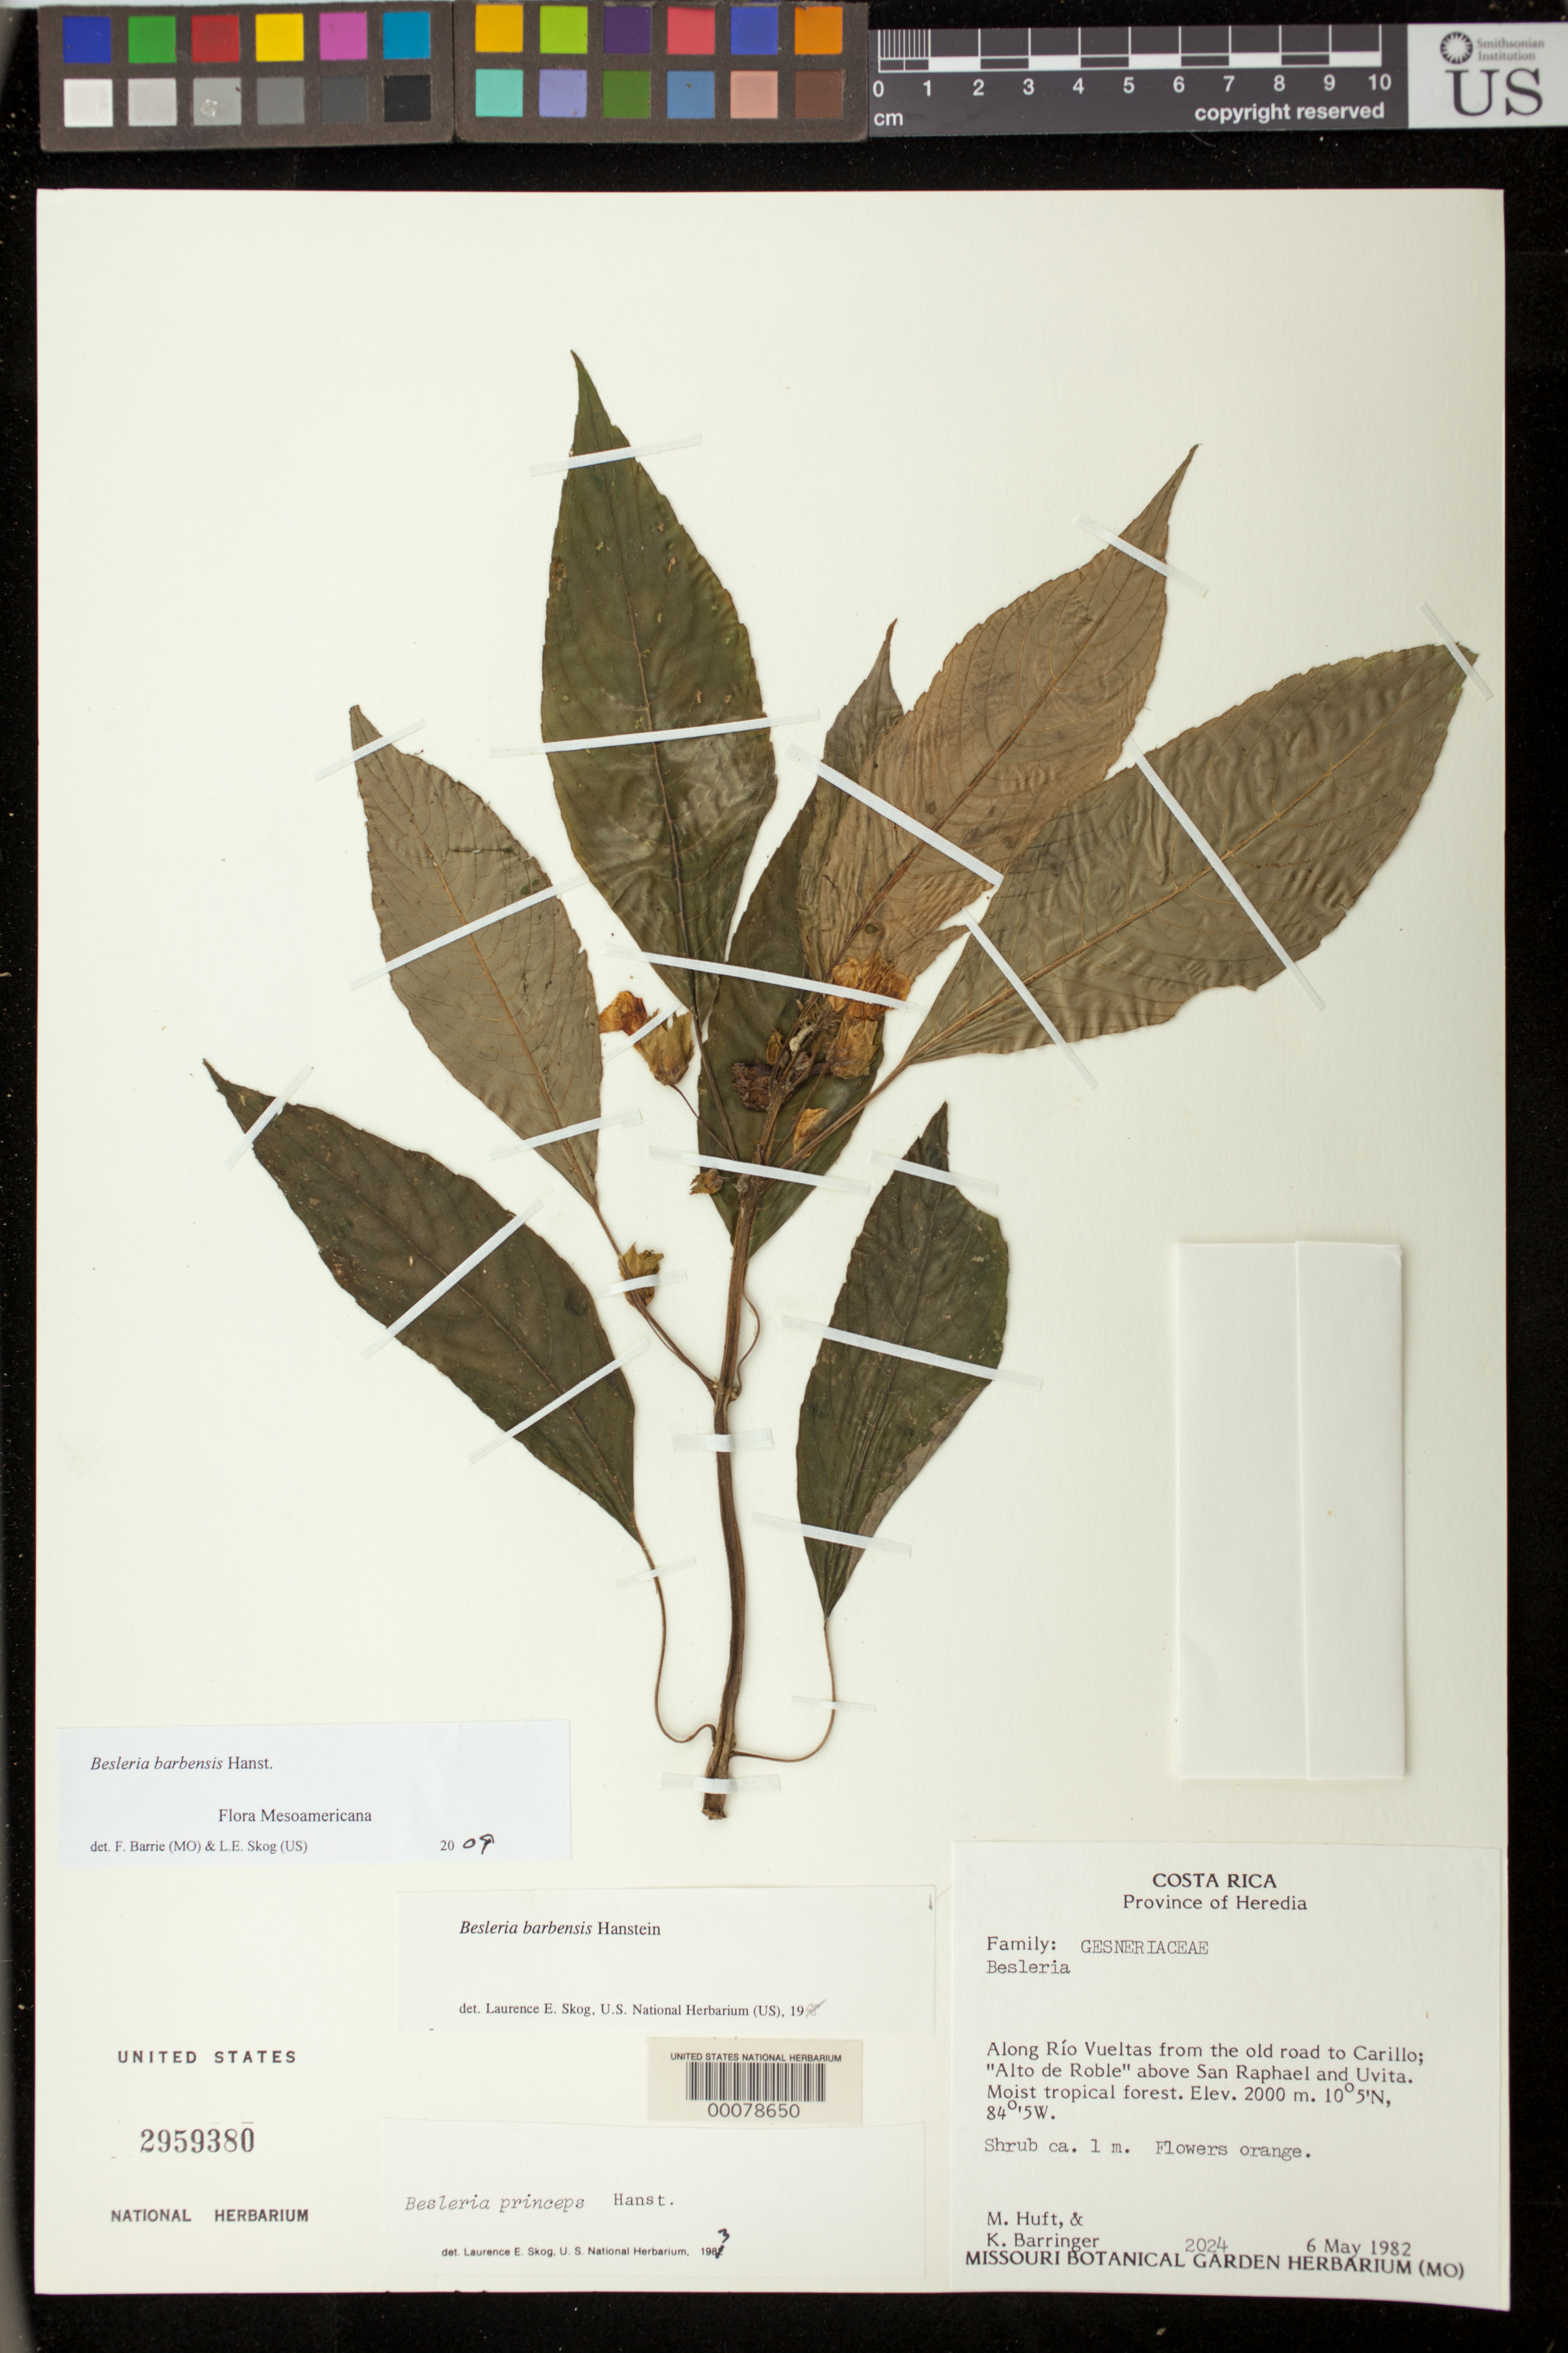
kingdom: Plantae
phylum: Tracheophyta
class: Magnoliopsida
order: Lamiales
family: Gesneriaceae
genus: Besleria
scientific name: Besleria barbensis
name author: Hanst.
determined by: Skog, Laurence E.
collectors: M. J. Huft & K. A. Barringer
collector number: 2024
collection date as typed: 06 May 1982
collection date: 1982-05-06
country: Costa Rica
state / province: Heredia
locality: Along Río Vueltas from the old road to Carillo; "Alto de Roble" above San Raphael and Uvita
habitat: Moist tropical forest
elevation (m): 2000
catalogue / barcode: US 2959380